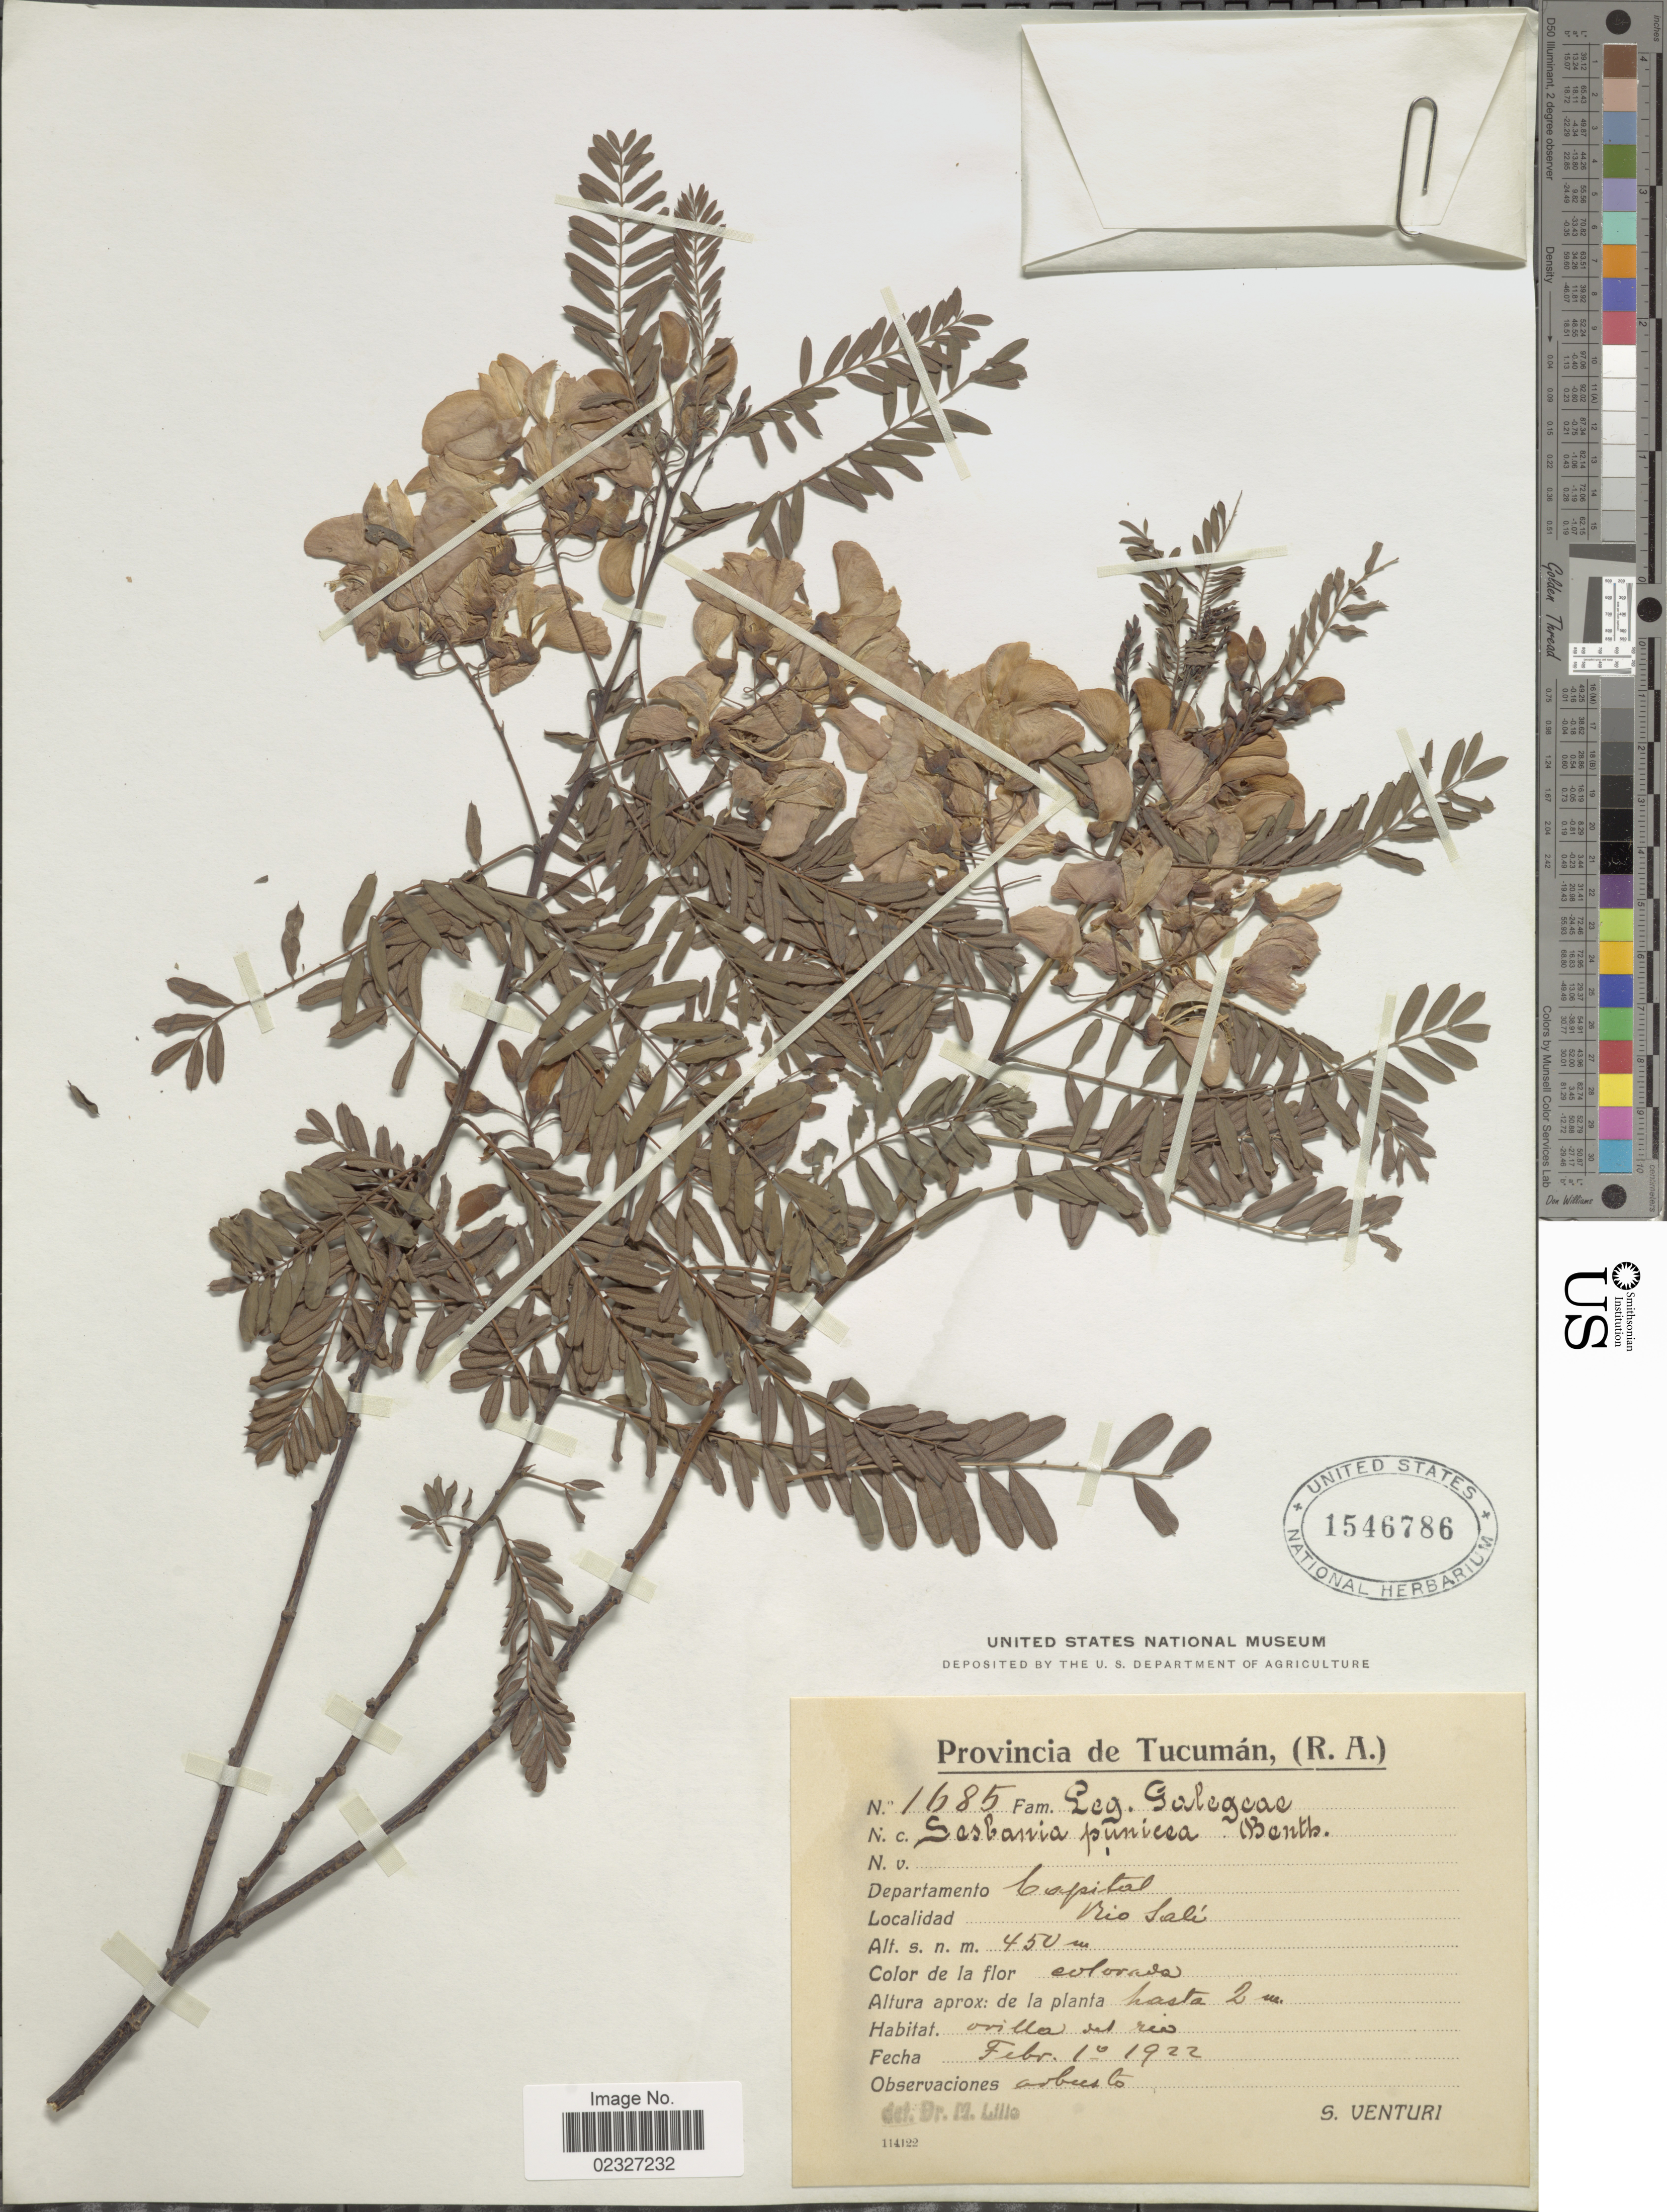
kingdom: Plantae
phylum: Tracheophyta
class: Magnoliopsida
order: Fabales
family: Fabaceae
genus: Sesbania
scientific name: Sesbania punicea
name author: (Cav.) Benth.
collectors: S. Venturi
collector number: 1685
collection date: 1922-02-10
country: Argentina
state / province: Tucuman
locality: (R.A.) Departamento Capital, Rio Salí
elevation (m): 450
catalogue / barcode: US 1546786